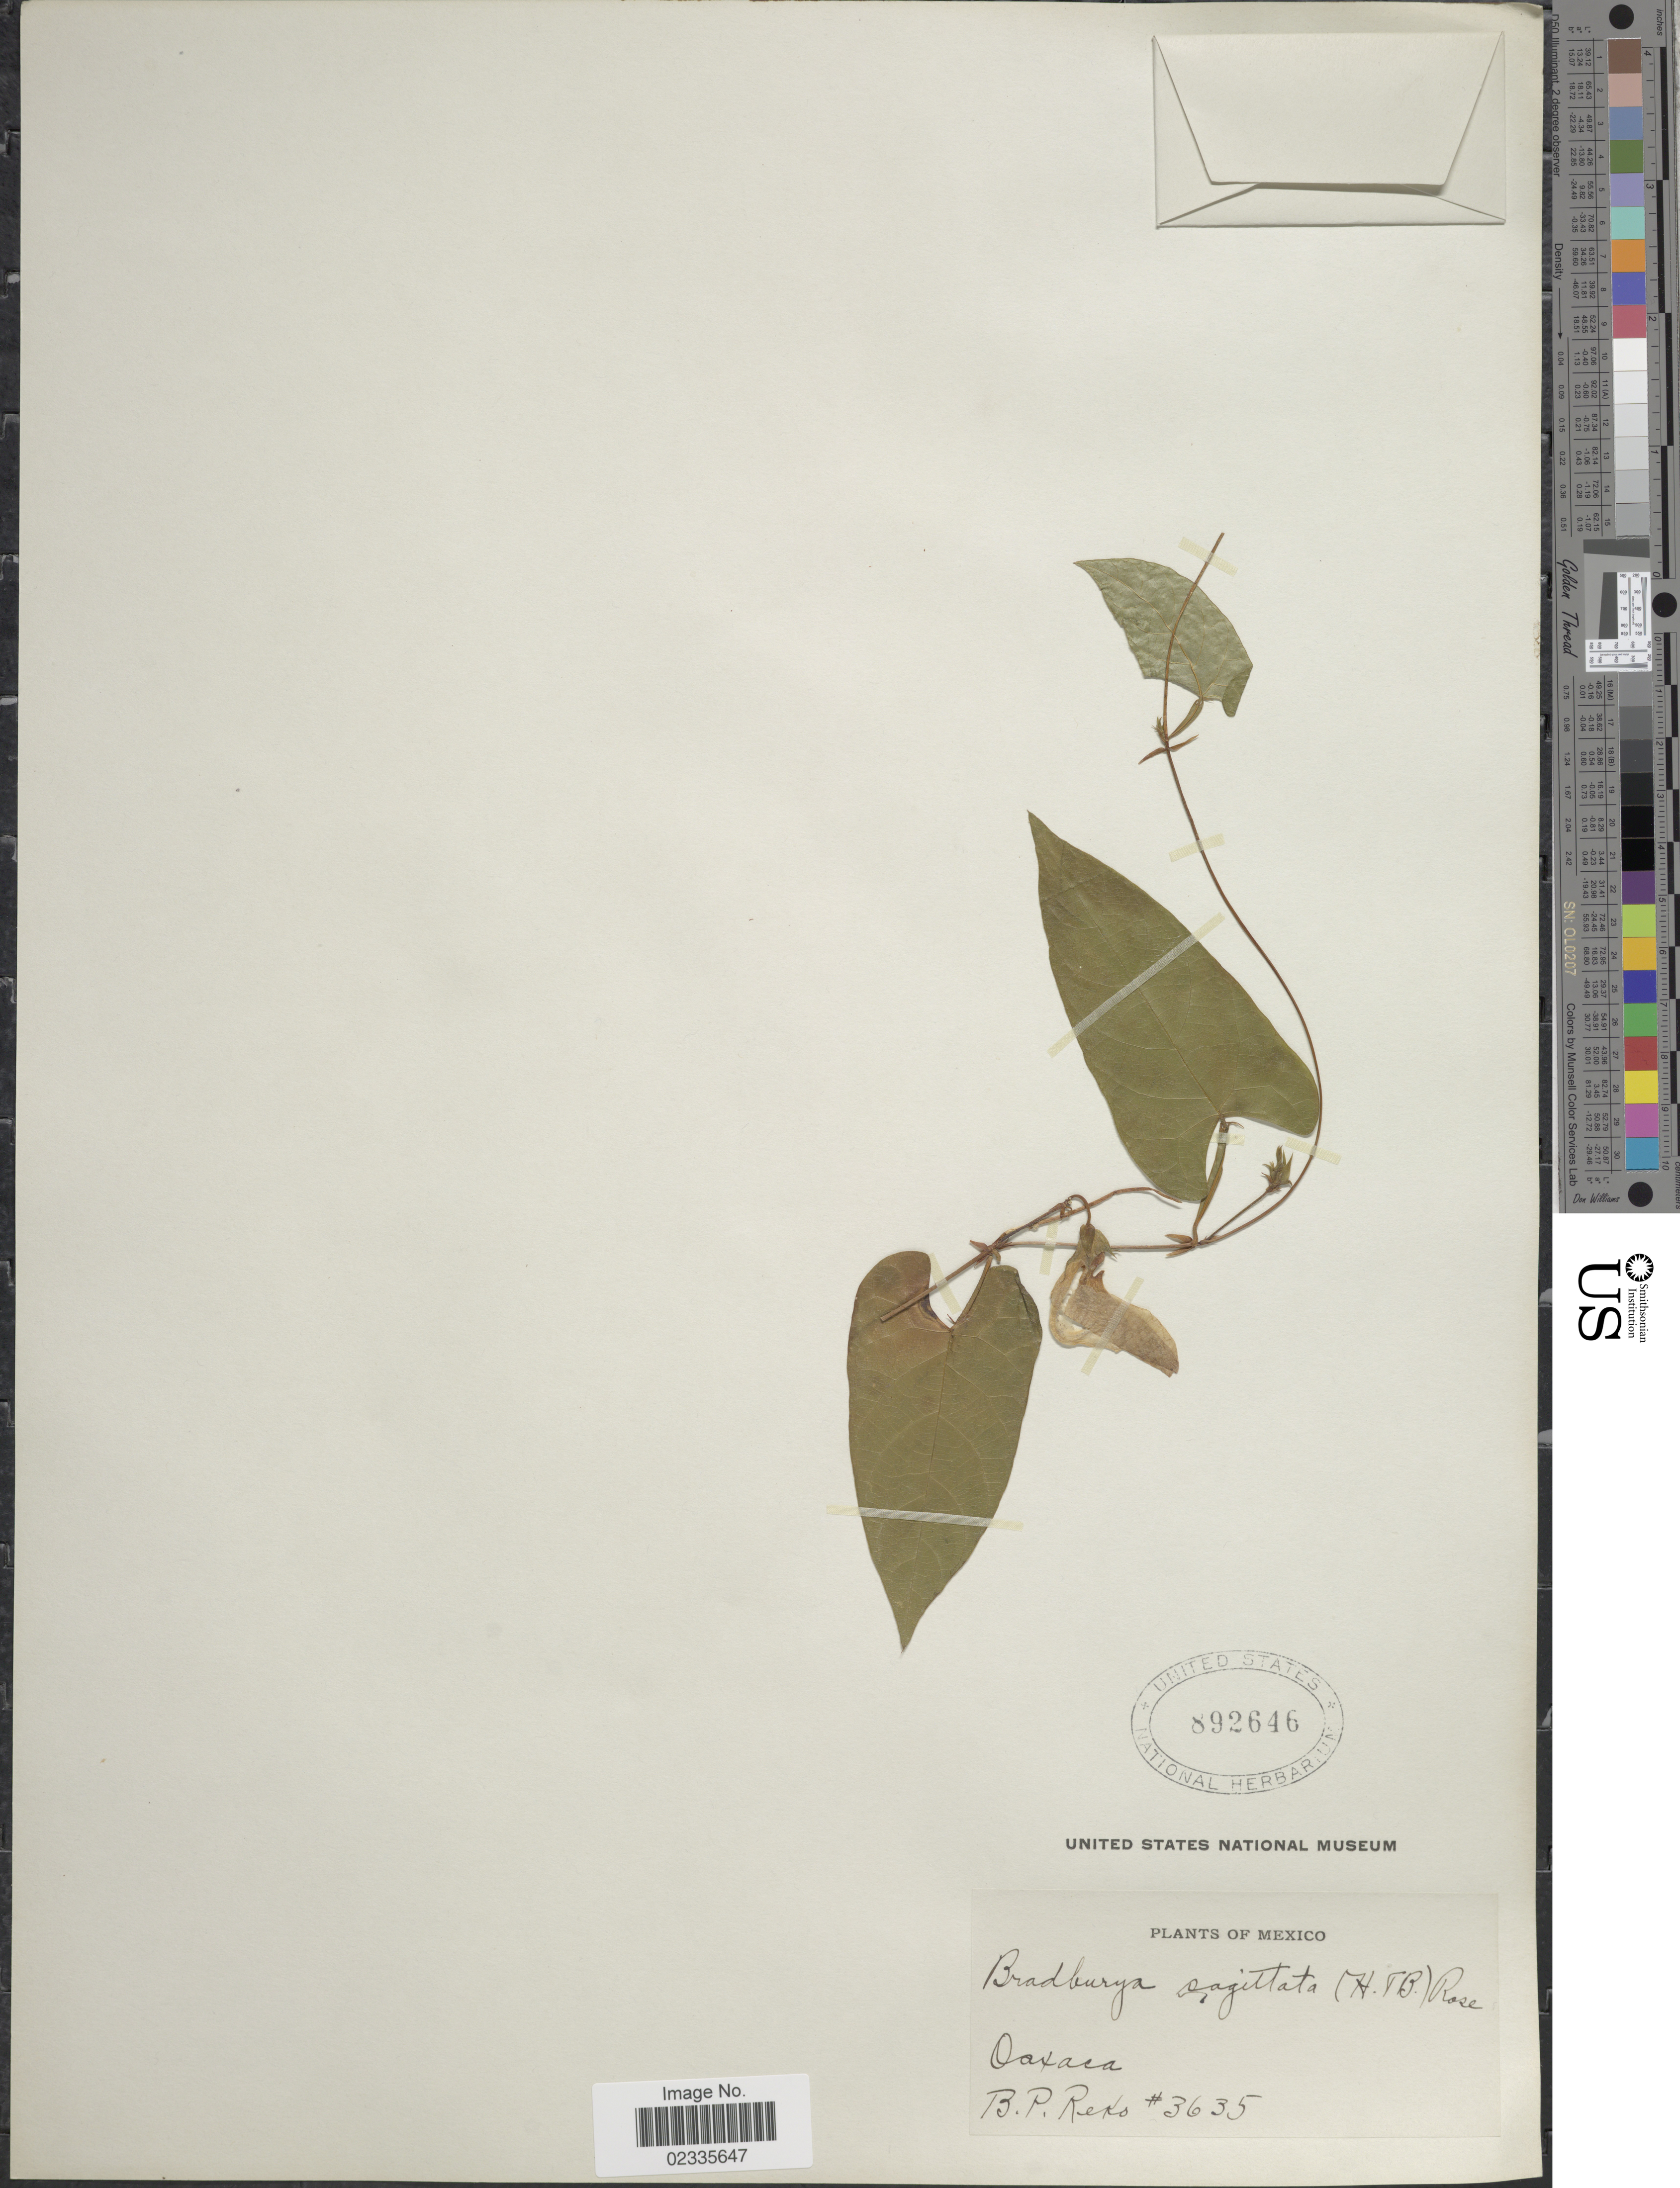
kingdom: Plantae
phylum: Tracheophyta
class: Magnoliopsida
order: Fabales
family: Fabaceae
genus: Centrosema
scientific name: Centrosema sagittata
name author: (Kunth) Rose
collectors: B. P. Reko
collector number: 3635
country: Mexico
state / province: Oaxaca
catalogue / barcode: US 892646